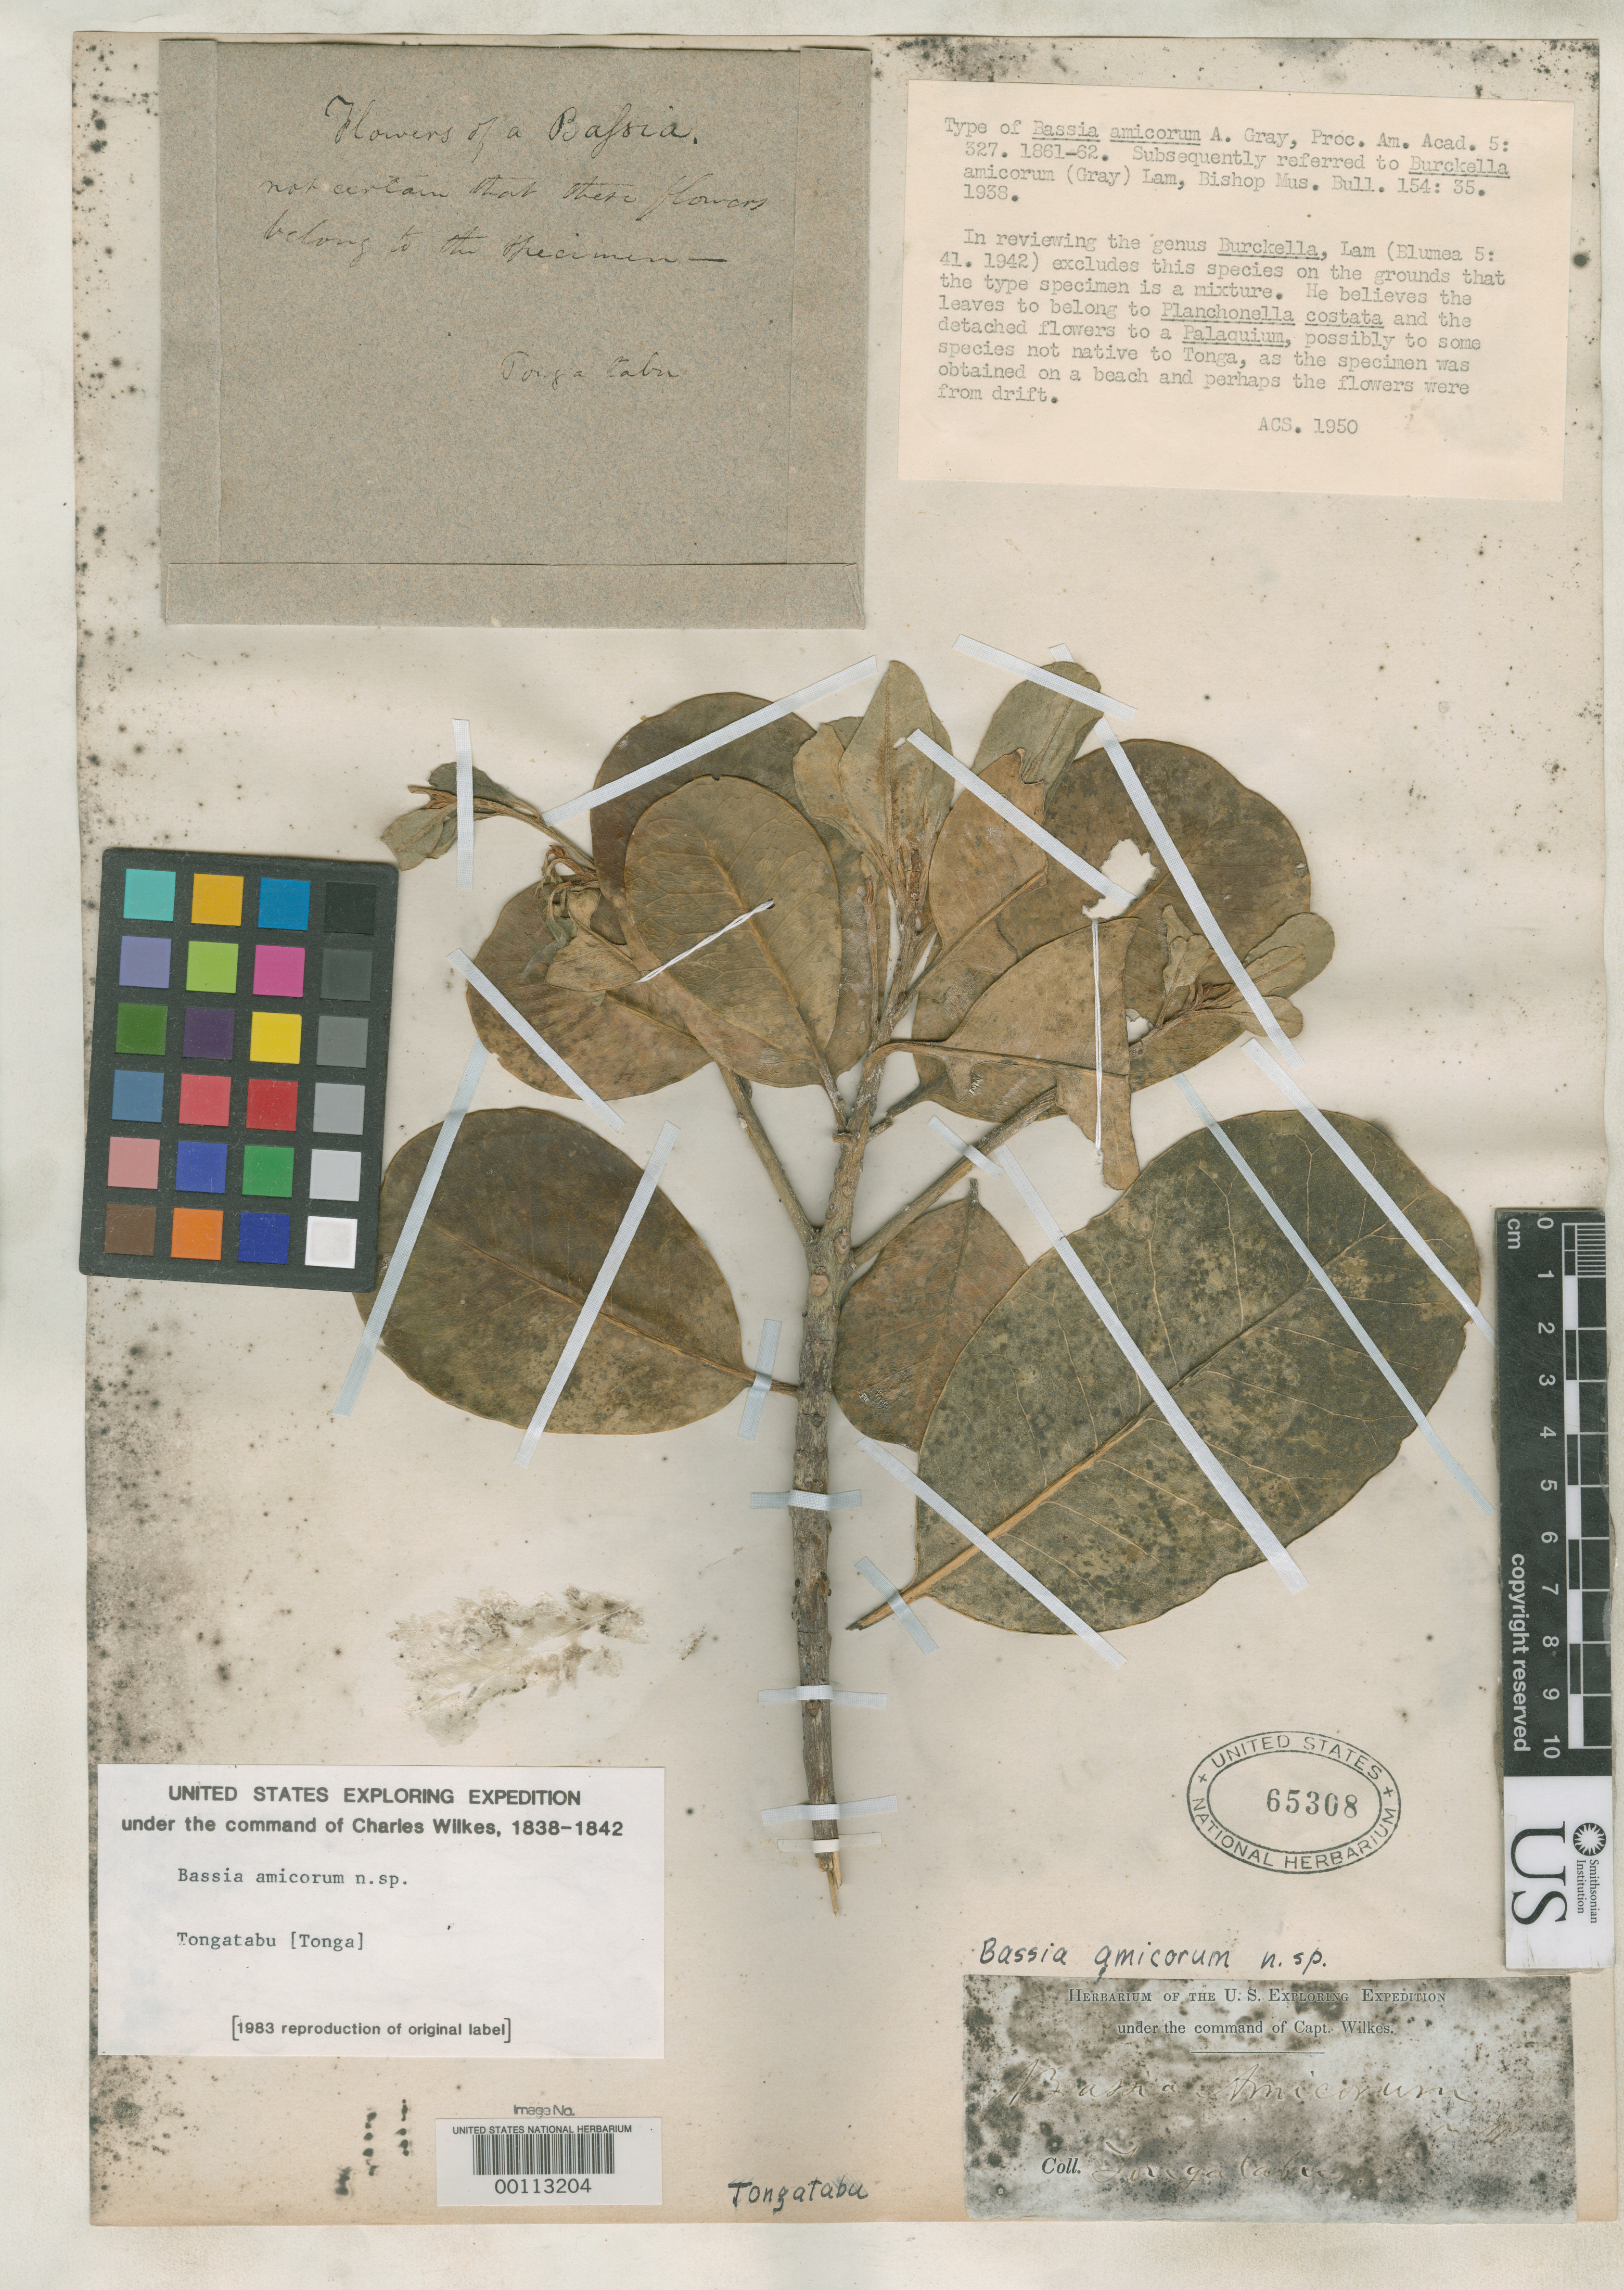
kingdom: Plantae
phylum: Tracheophyta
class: Magnoliopsida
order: Ericales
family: Sapotaceae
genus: Bassia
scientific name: Bassia amicorum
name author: A. Gray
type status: Isotype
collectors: Wilkes Explor. Exped.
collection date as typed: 1838 to -- --- 1842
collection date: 1838/1842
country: Tonga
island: Tongatapu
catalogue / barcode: US 65308